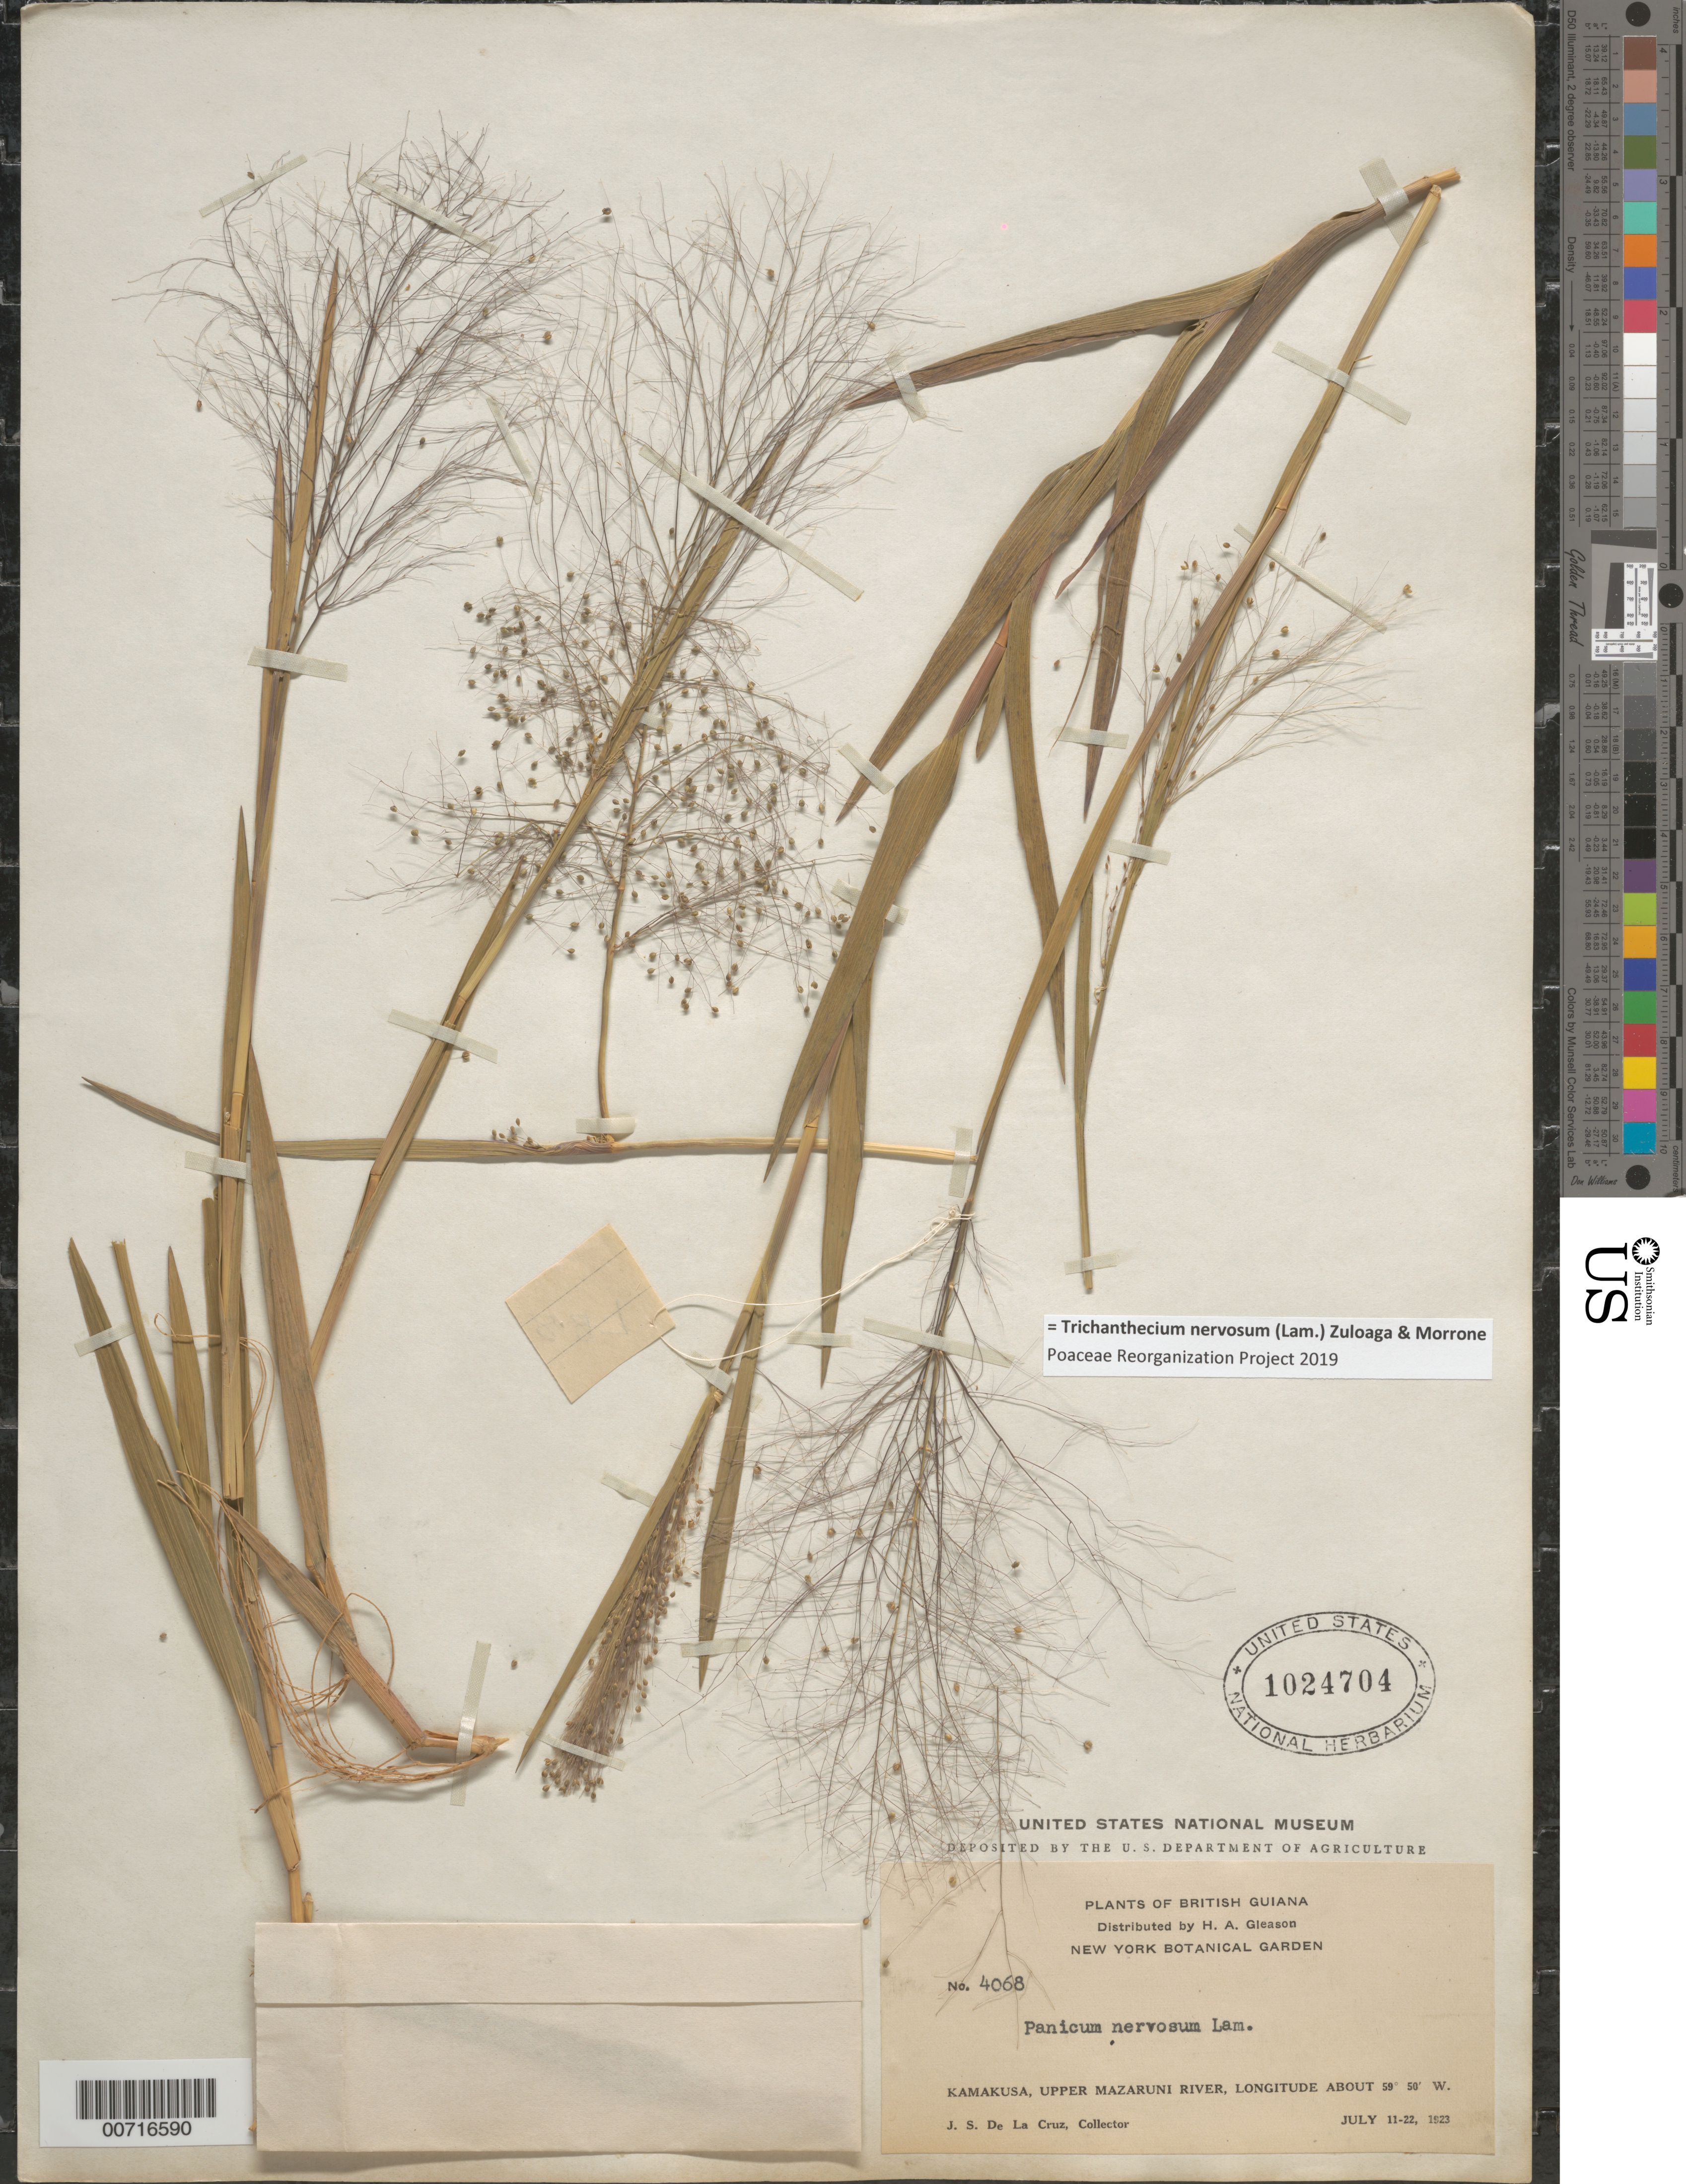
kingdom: Plantae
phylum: Tracheophyta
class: Liliopsida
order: Poales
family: Poaceae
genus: Trichanthecium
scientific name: Trichanthecium nervosum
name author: (Lam.) Zuloaga & Morrone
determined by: Poaceae Reorganization Project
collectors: J. S. de la Cruz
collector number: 4068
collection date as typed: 11-Jul-23 to 22-Jul-23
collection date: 1923-07-11/1923-07-22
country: Guyana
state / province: Cuyuni-Mazaruni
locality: Kamakusa, Upper Mazaruni R.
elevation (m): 100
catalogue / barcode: US 1024704